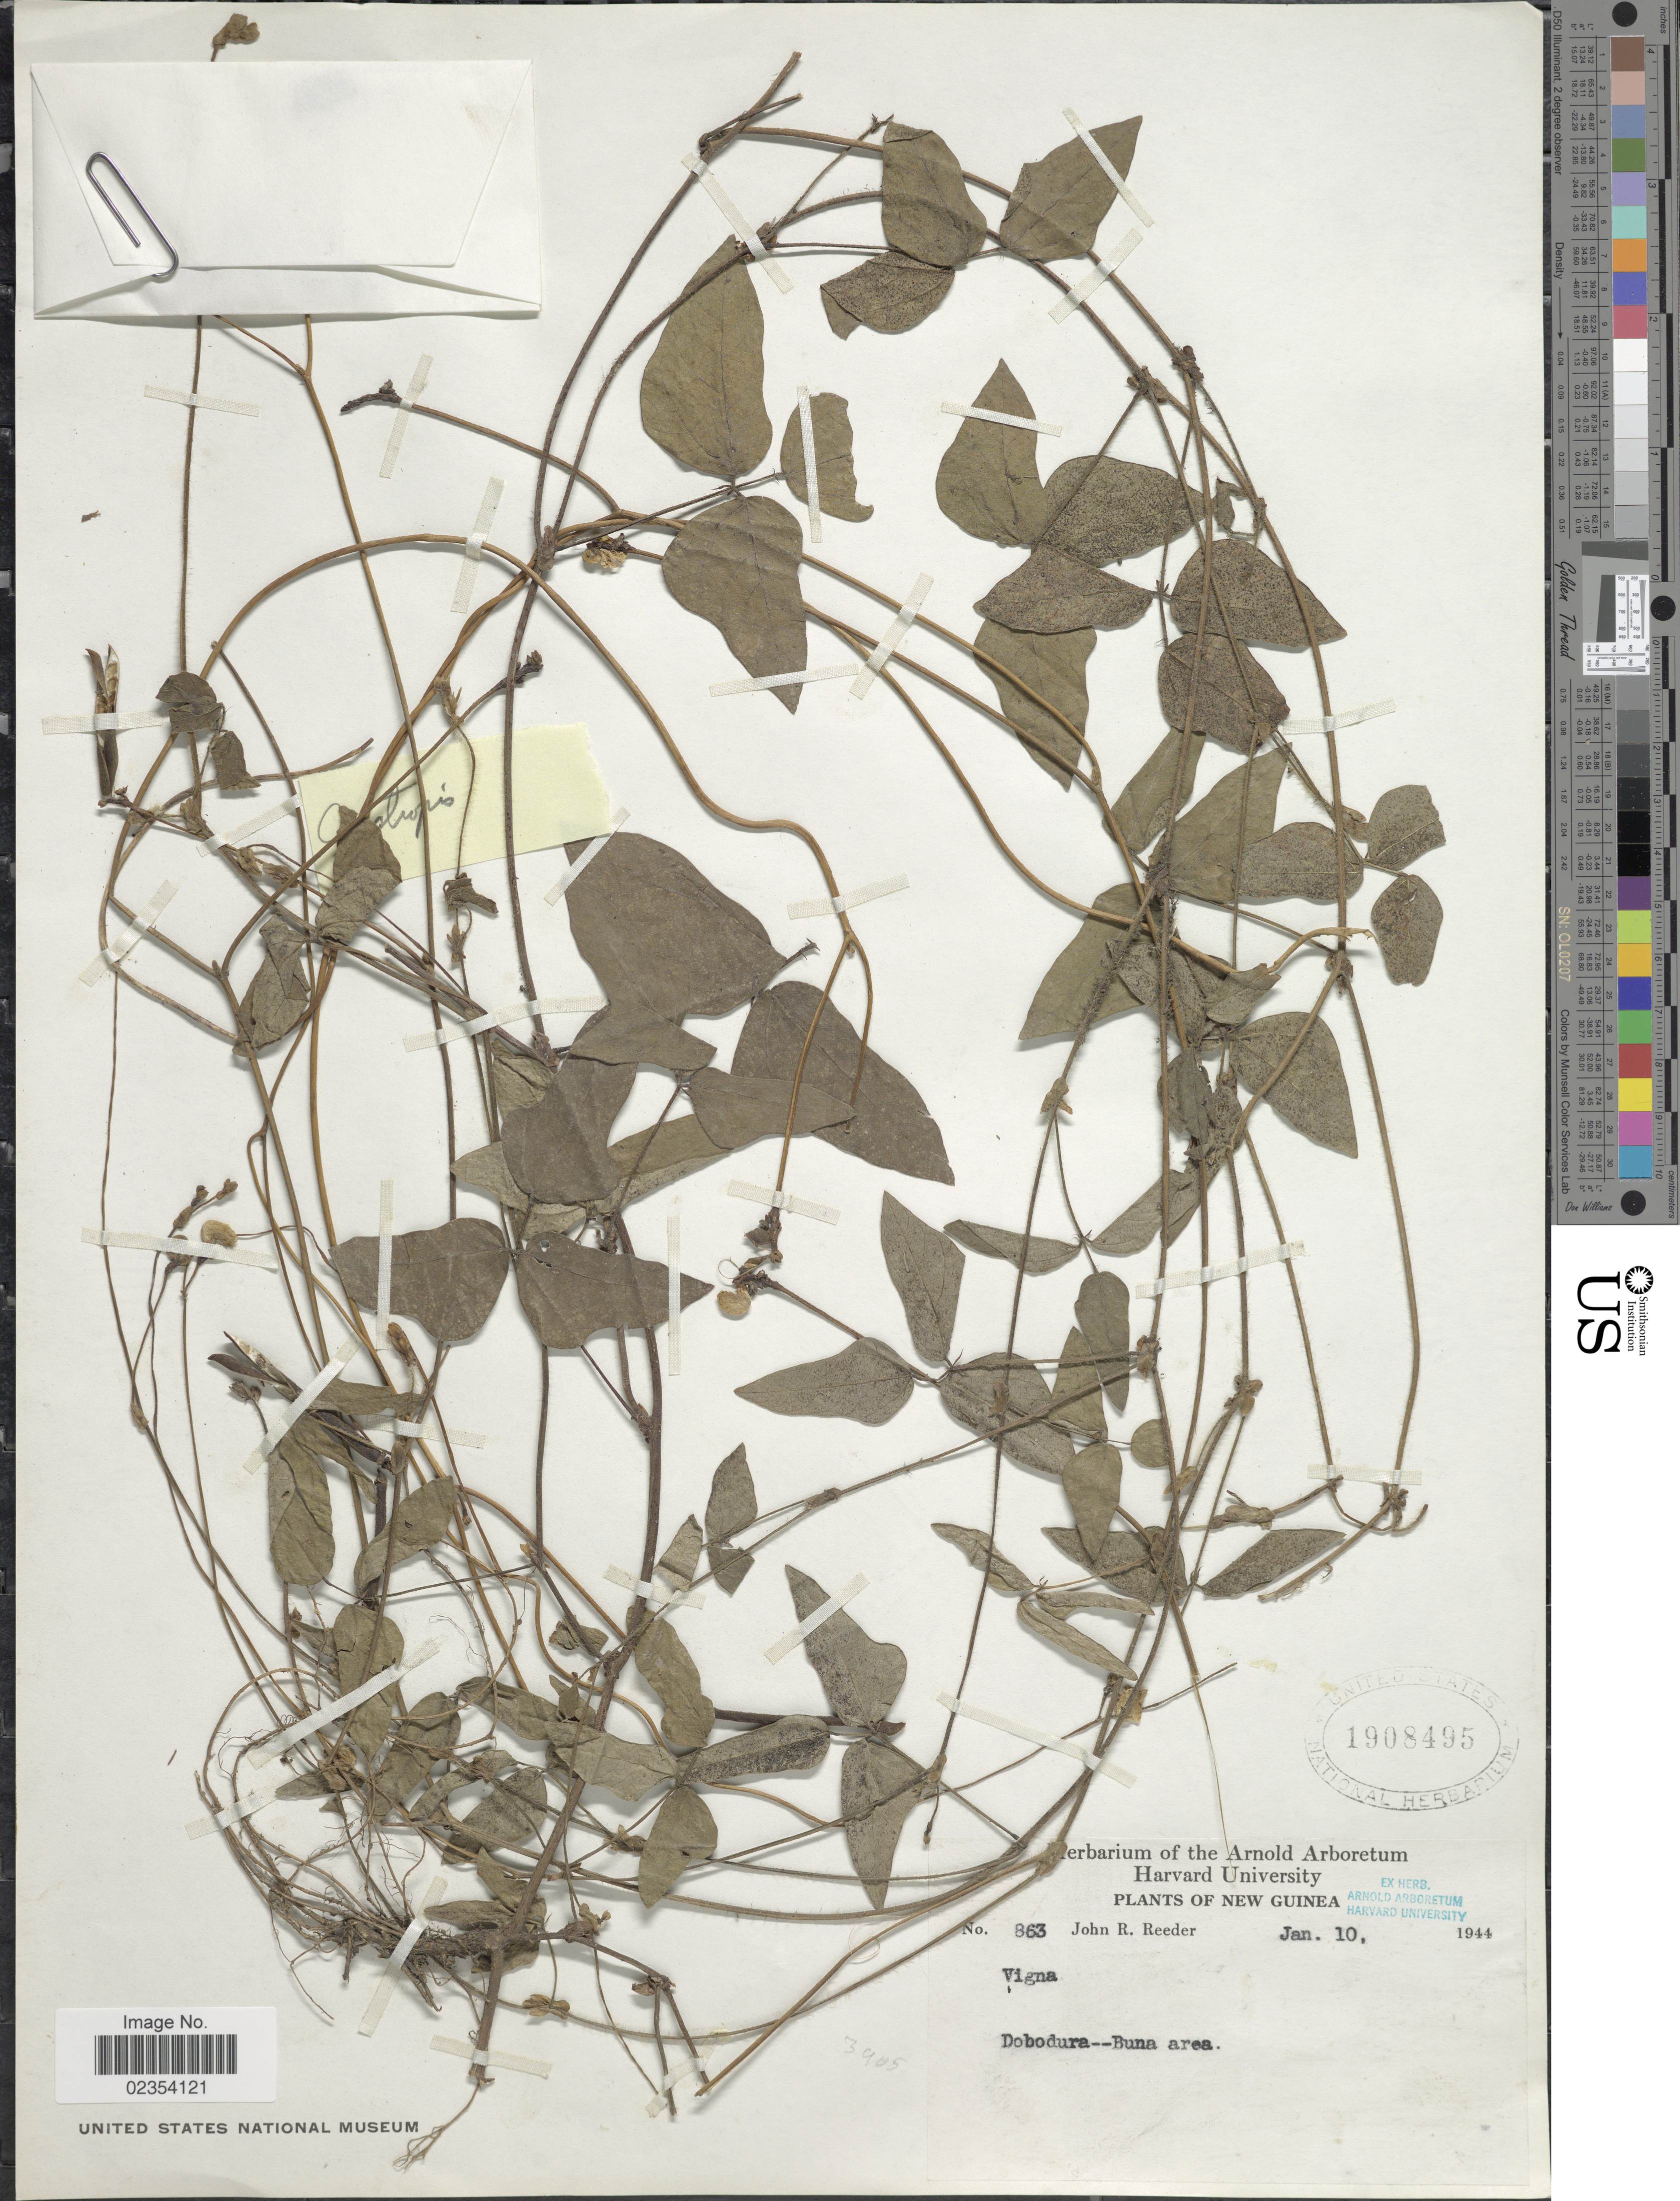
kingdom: Plantae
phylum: Tracheophyta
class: Magnoliopsida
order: Fabales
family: Fabaceae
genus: Vigna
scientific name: Vigna sp.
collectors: J. R. Reeder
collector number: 863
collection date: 1944-01-10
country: Papua New Guinea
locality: New Guinea, Dobodura-Buna area.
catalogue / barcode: US 1908495